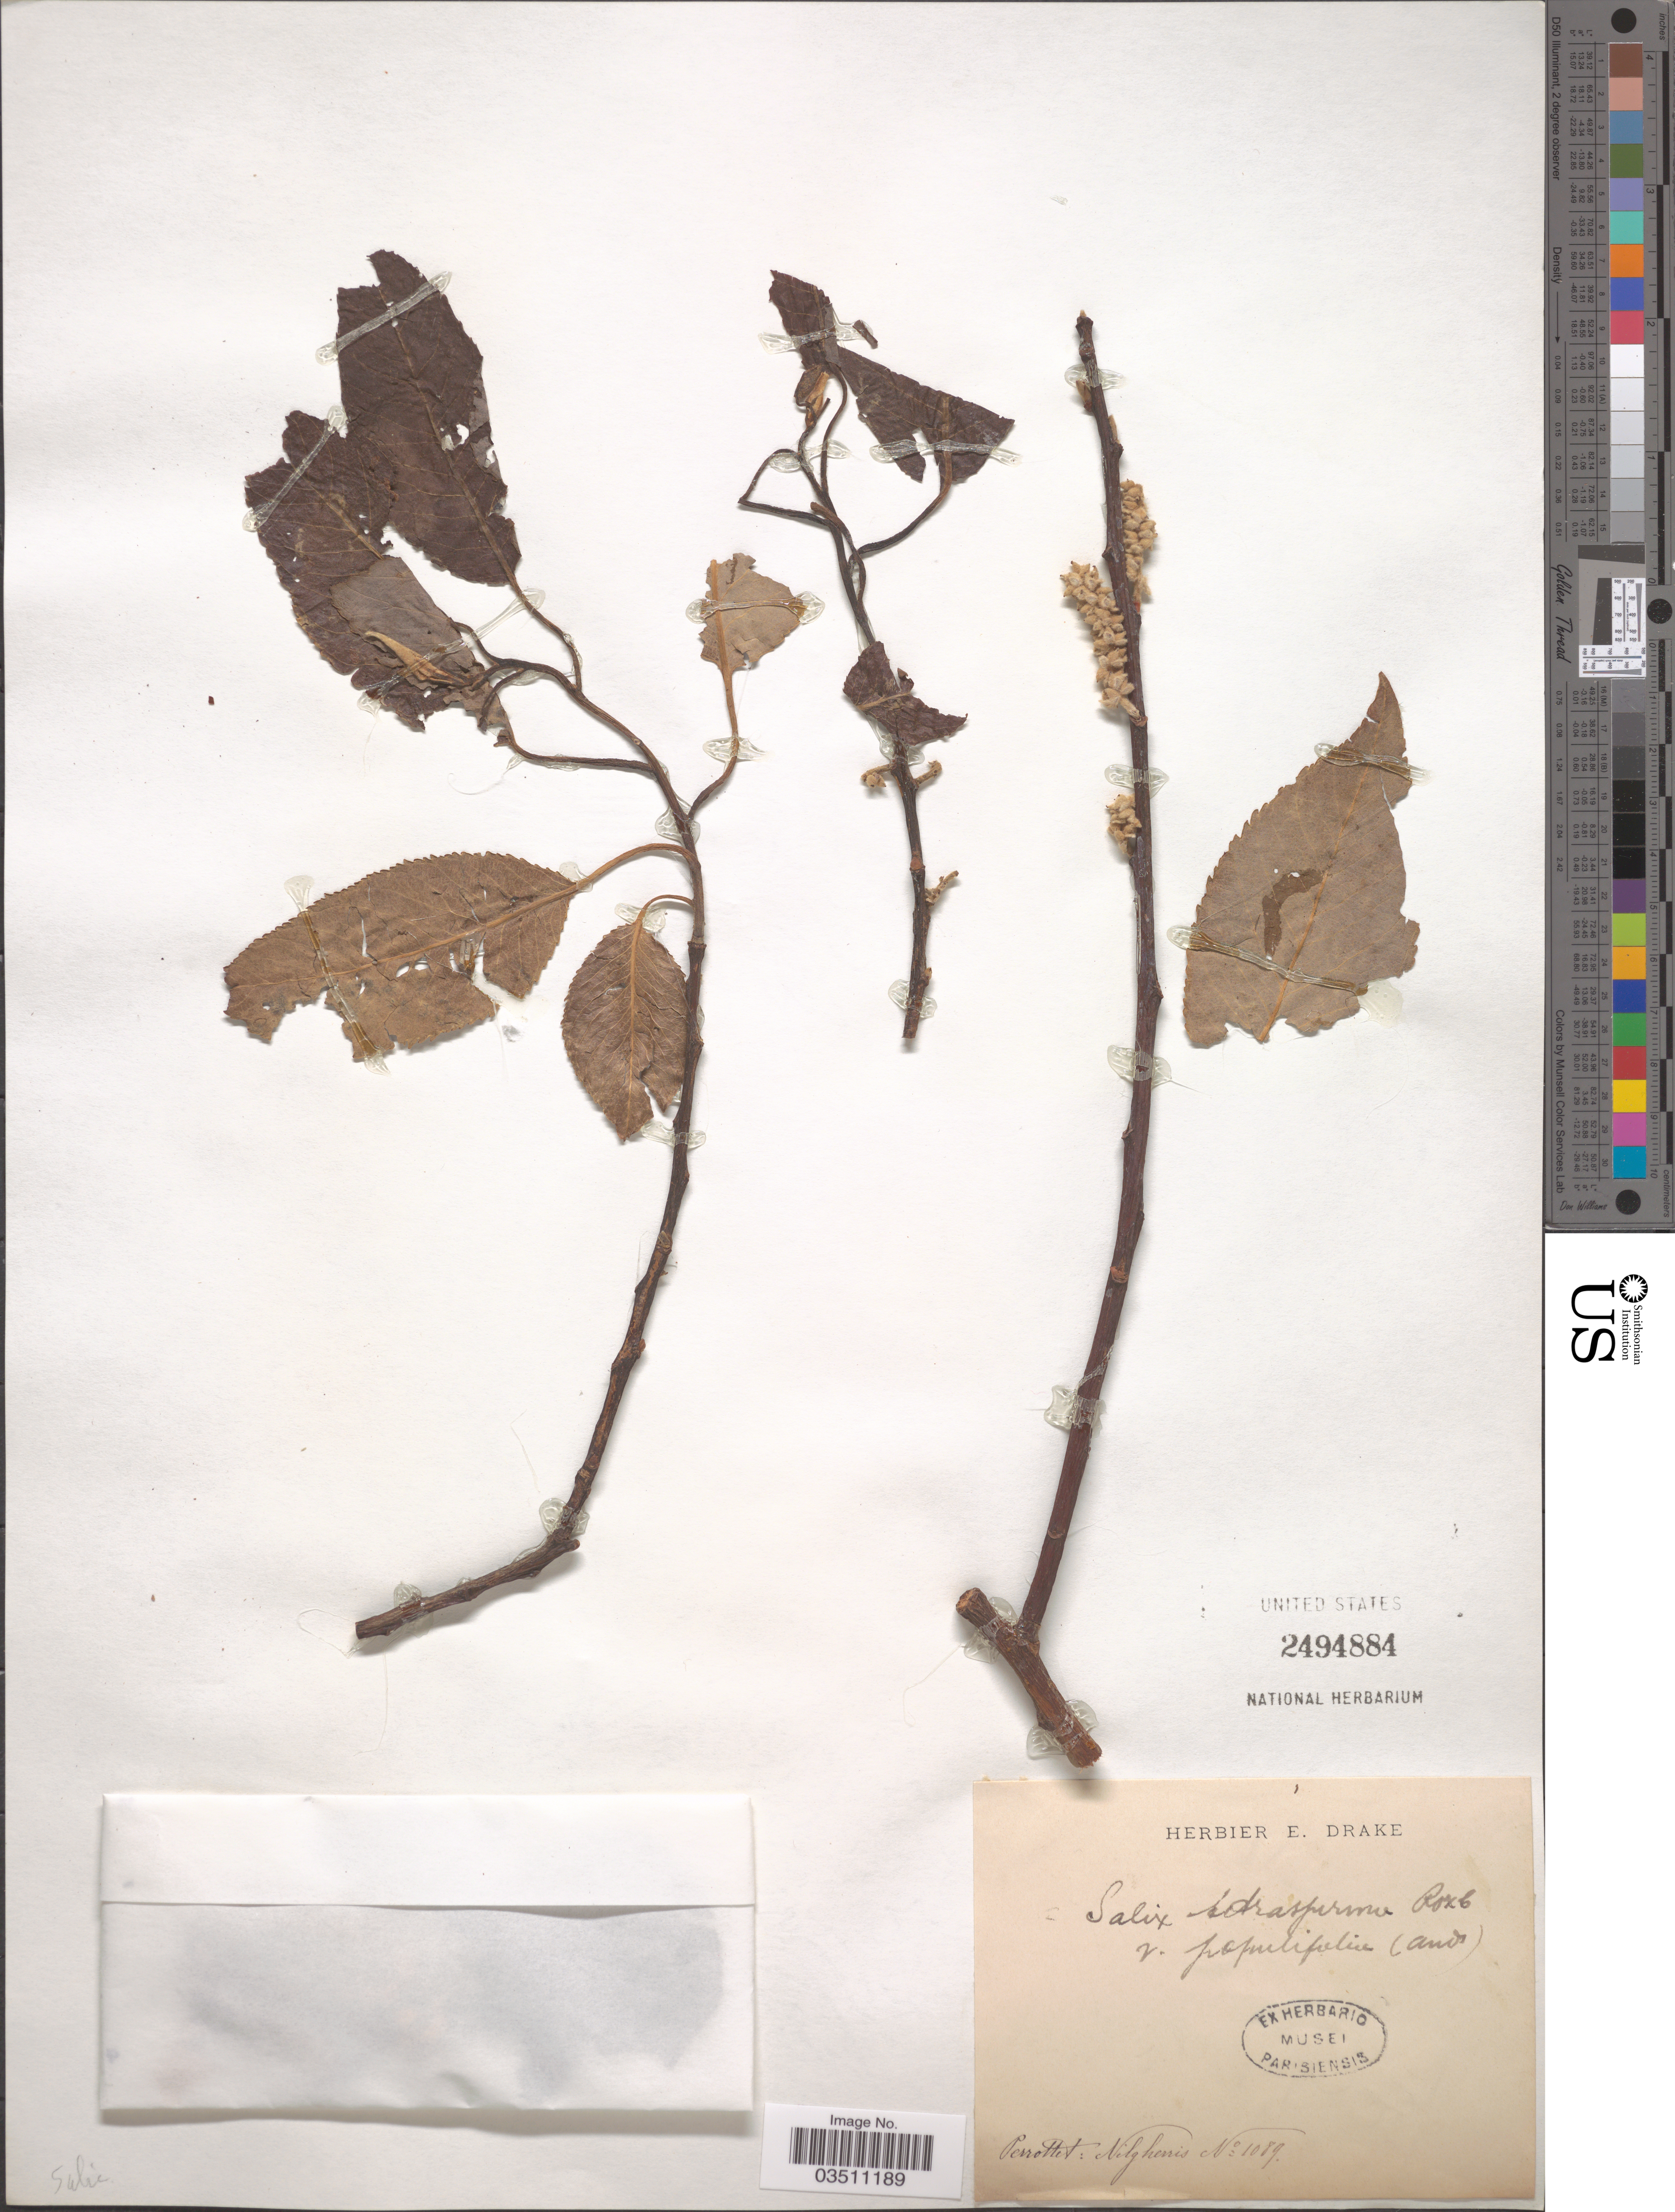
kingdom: Plantae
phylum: Tracheophyta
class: Magnoliopsida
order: Malpighiales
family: Salicaceae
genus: Salix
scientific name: Salix tetrasperma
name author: Roxb.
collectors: Perrottet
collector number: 1089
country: India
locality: Nilgherris.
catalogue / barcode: US 2494884